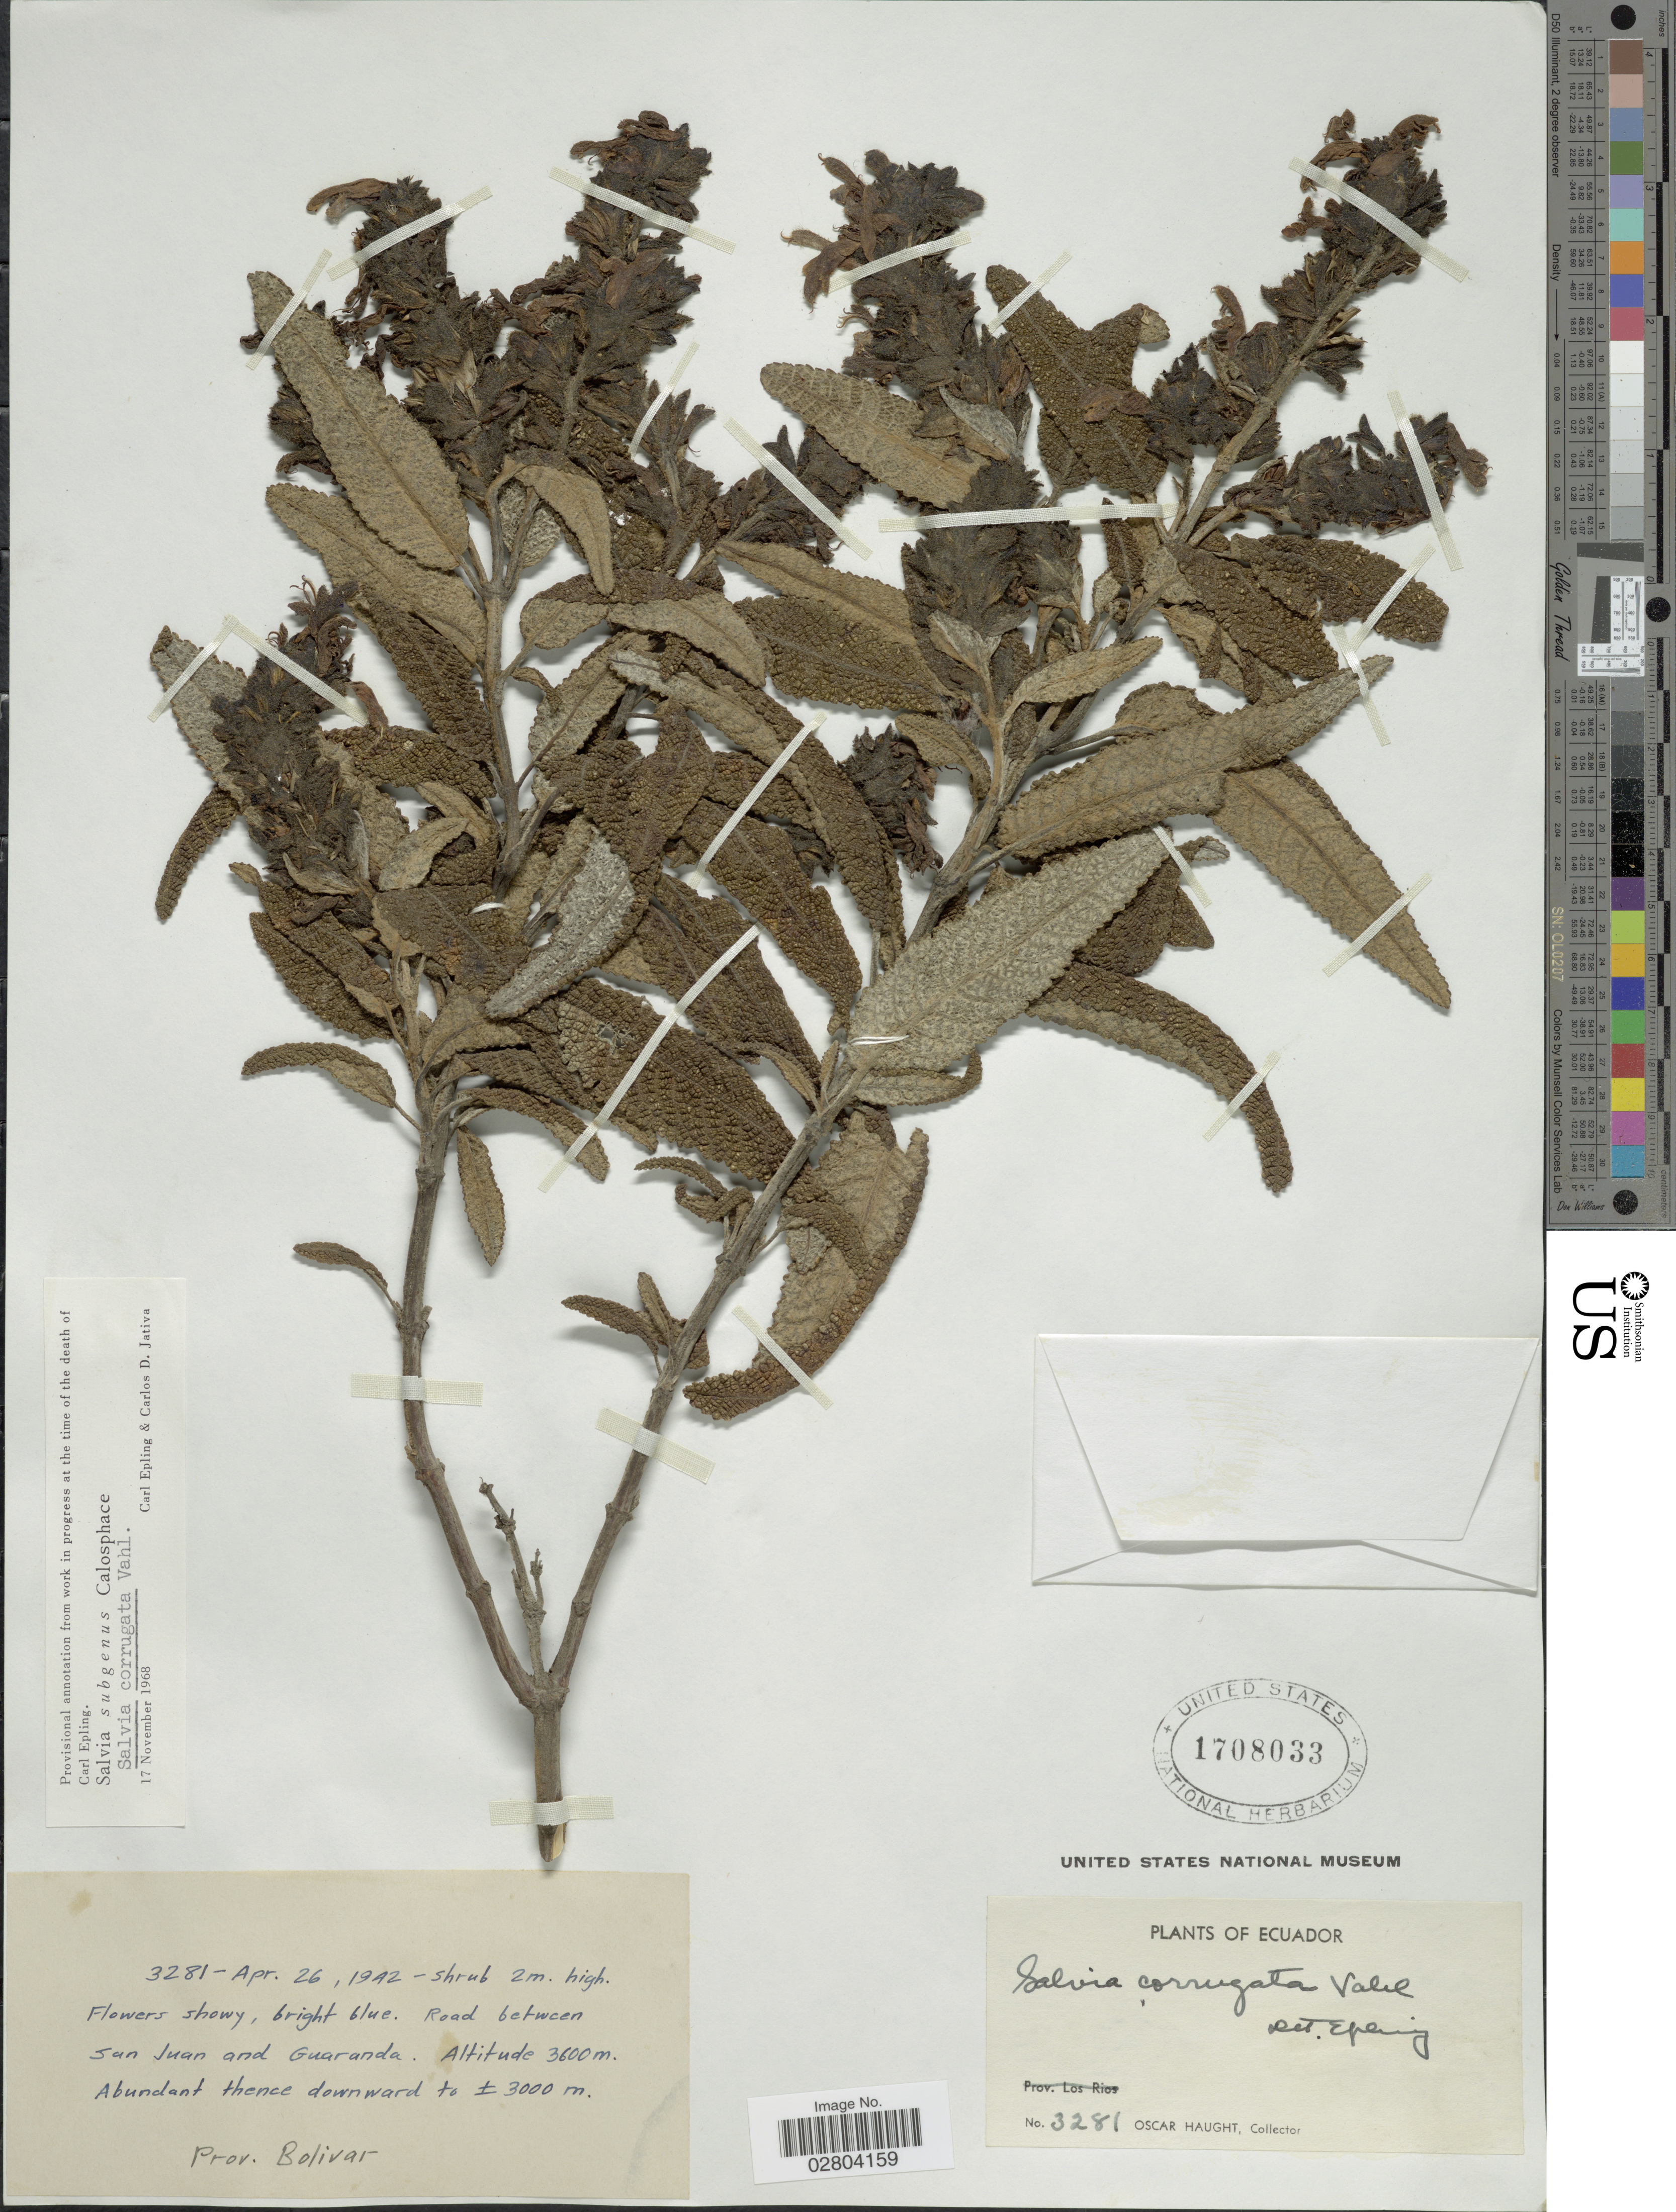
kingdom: Plantae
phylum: Tracheophyta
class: Magnoliopsida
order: Lamiales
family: Lamiaceae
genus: Salvia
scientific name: Salvia corrugata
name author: Vahl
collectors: O. L. Haught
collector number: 3281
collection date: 1942-04-26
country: Ecuador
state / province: Bolívar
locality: Road between San Juan and Guaranda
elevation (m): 3600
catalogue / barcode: US 1708033